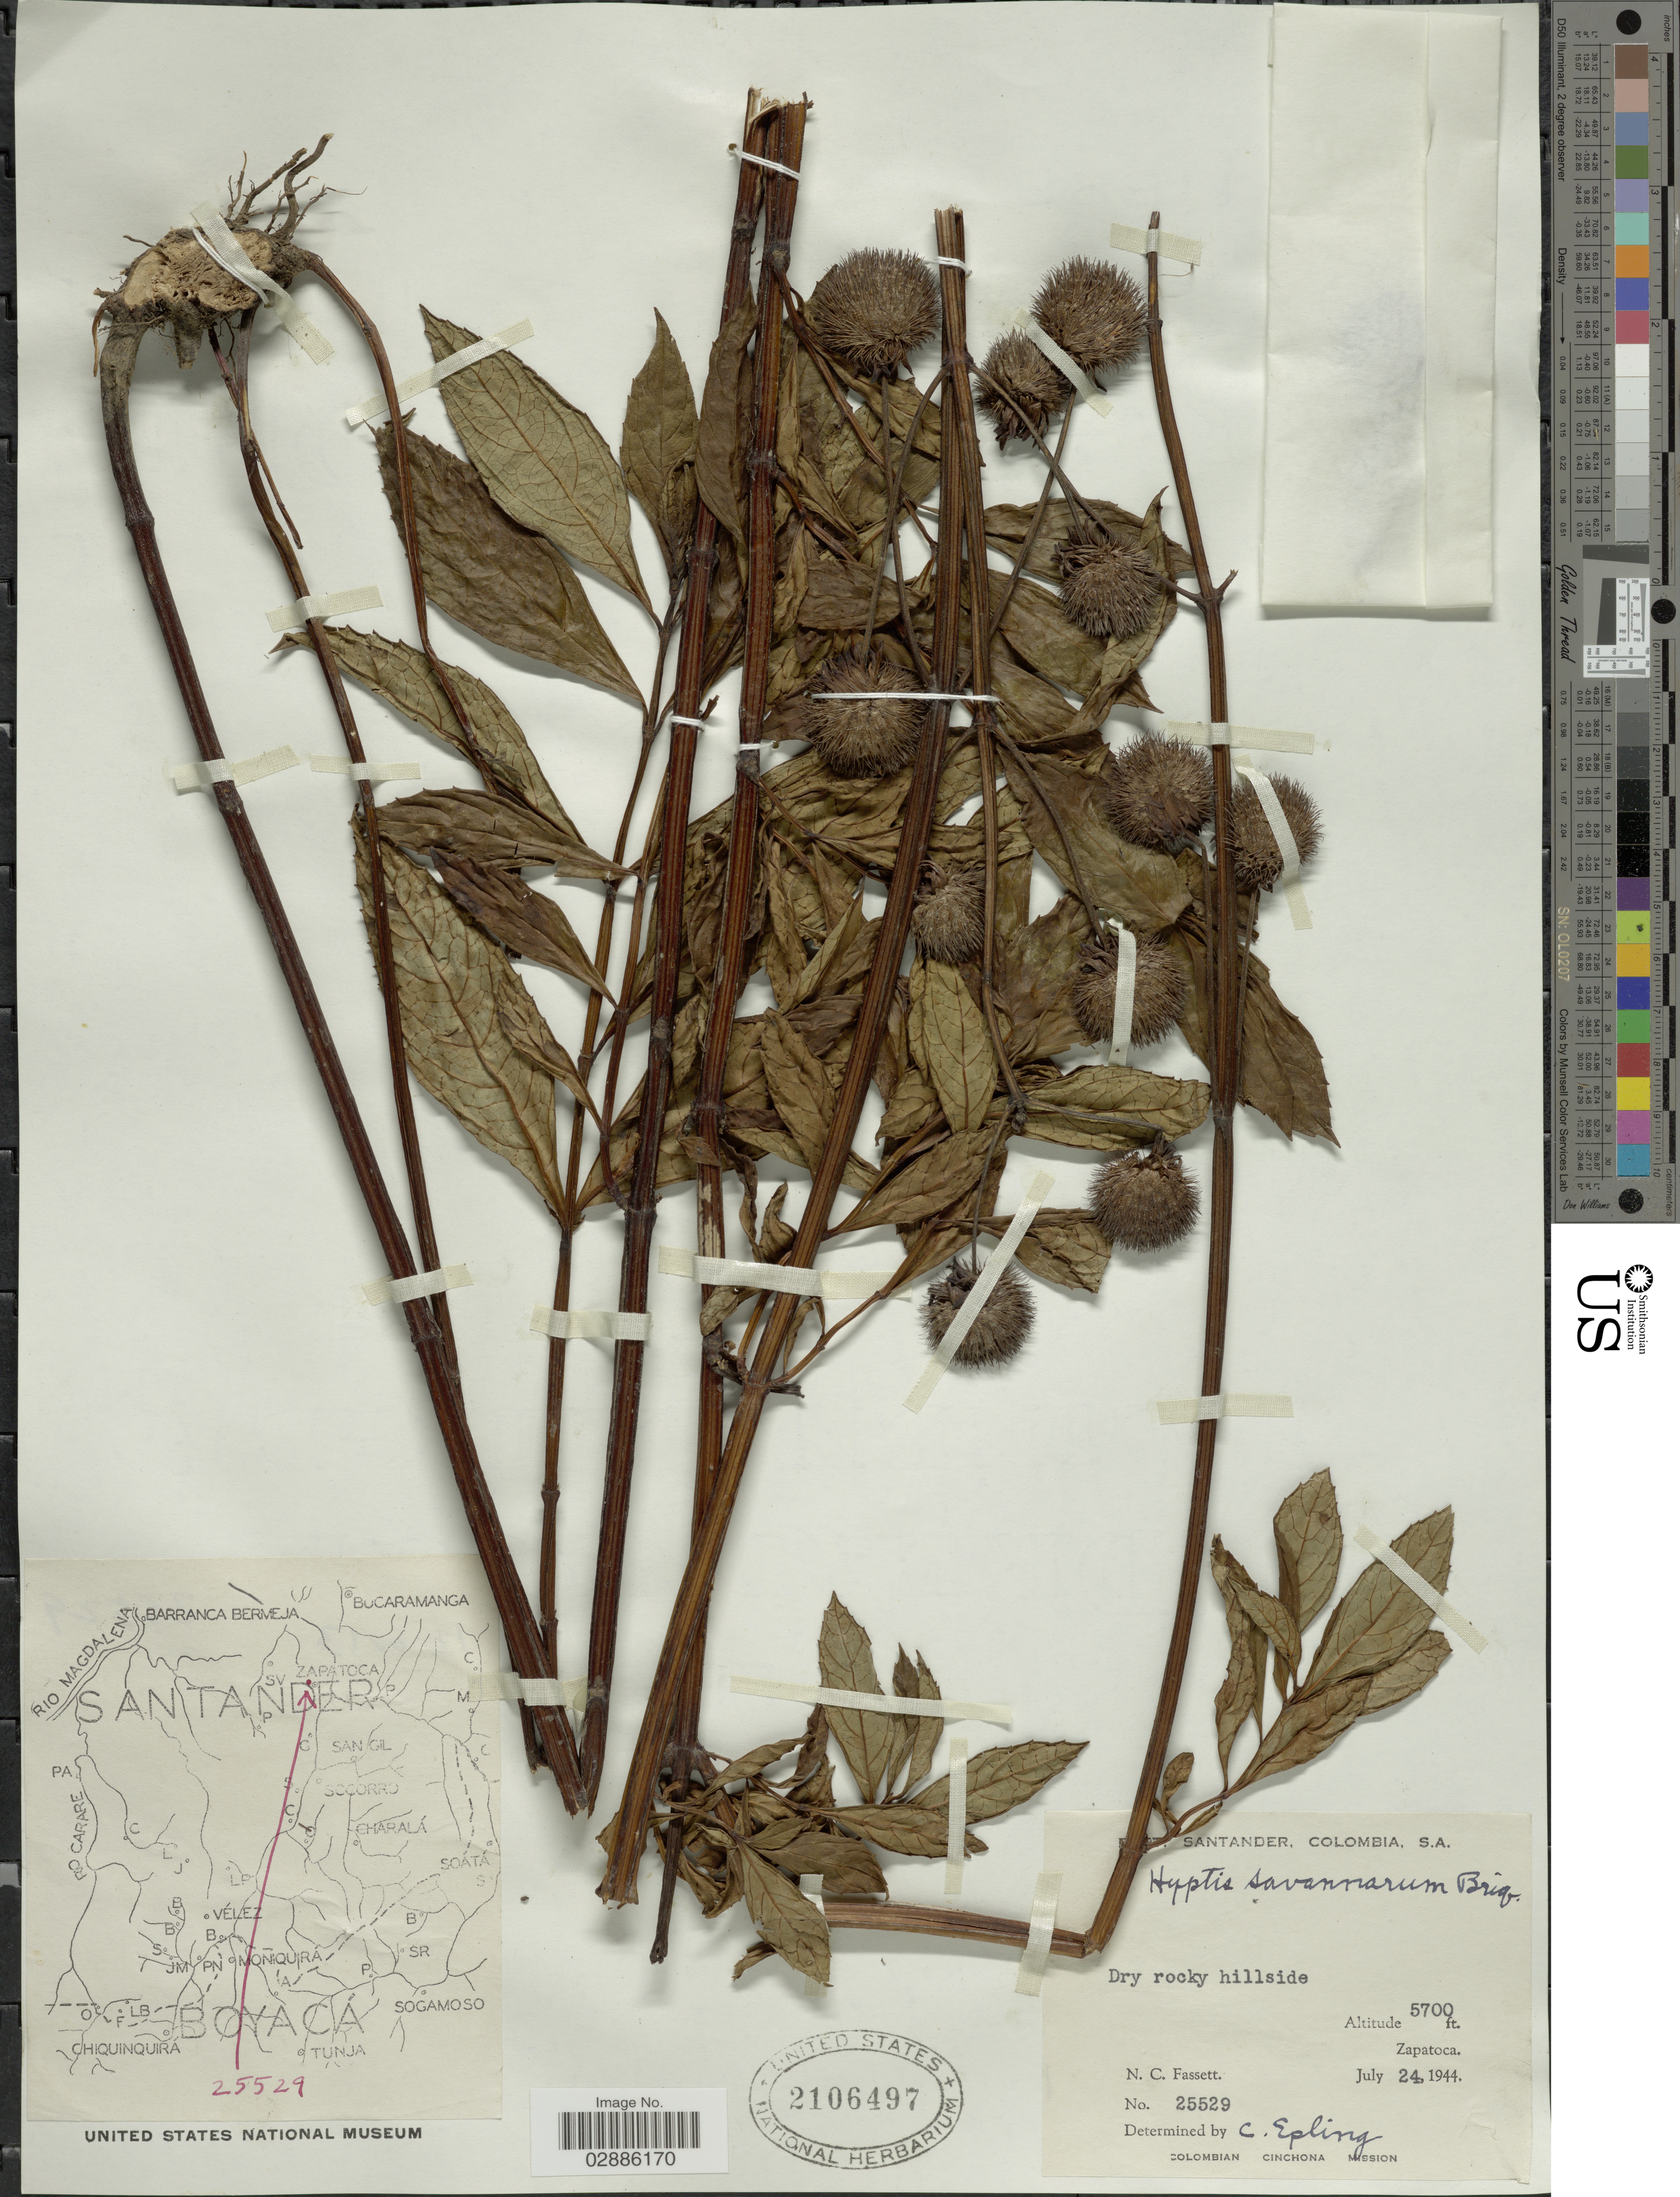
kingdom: Plantae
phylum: Tracheophyta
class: Magnoliopsida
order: Lamiales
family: Lamiaceae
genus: Hyptis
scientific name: Hyptis savannarum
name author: Briq.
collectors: N. C. Fassett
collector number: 25529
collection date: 1944-07-24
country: Colombia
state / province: Santander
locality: Zapatoca.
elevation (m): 1737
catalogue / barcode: US 2106497